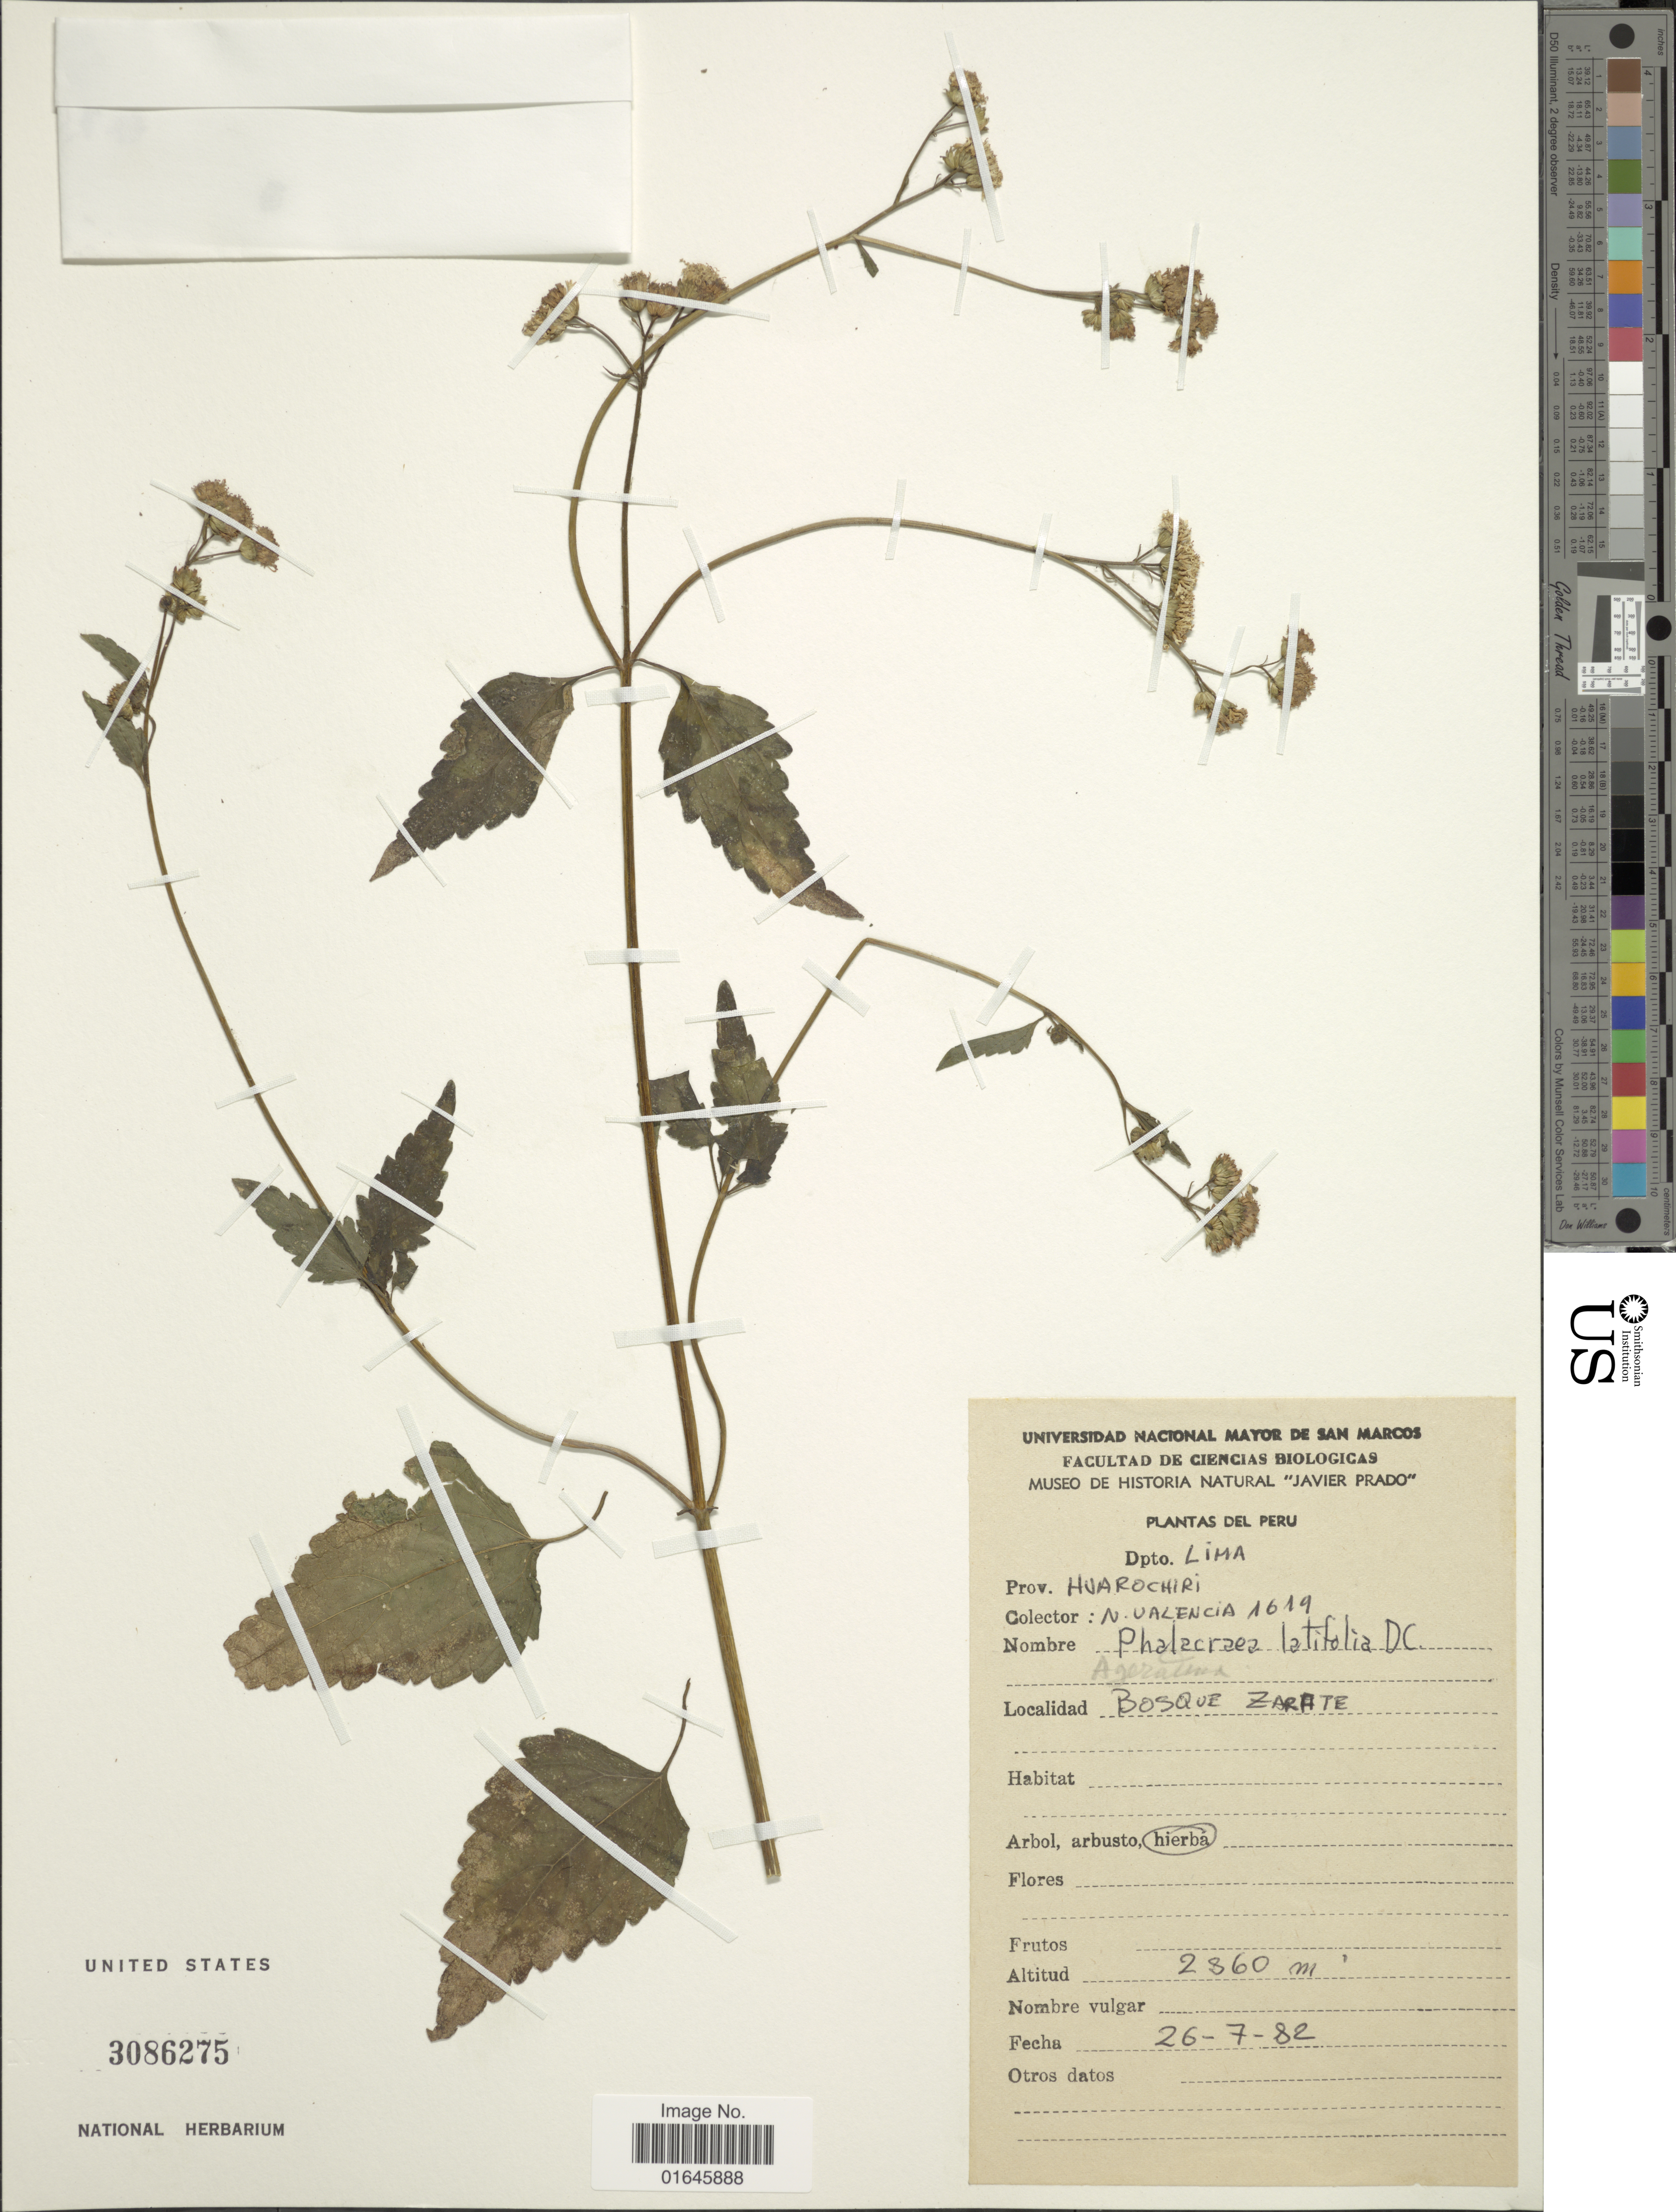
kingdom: Plantae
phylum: Tracheophyta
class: Magnoliopsida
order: Asterales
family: Asteraceae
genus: Phalacraea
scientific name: Phalacraea latifolia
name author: DC.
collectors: -. Valencia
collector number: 1619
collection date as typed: Transcribed d/m/y: 26/7/82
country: Peru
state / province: Lima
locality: Dpto : Lima, Bosque Zarate, Prov. Huarochiri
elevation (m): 2860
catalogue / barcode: US 3086275